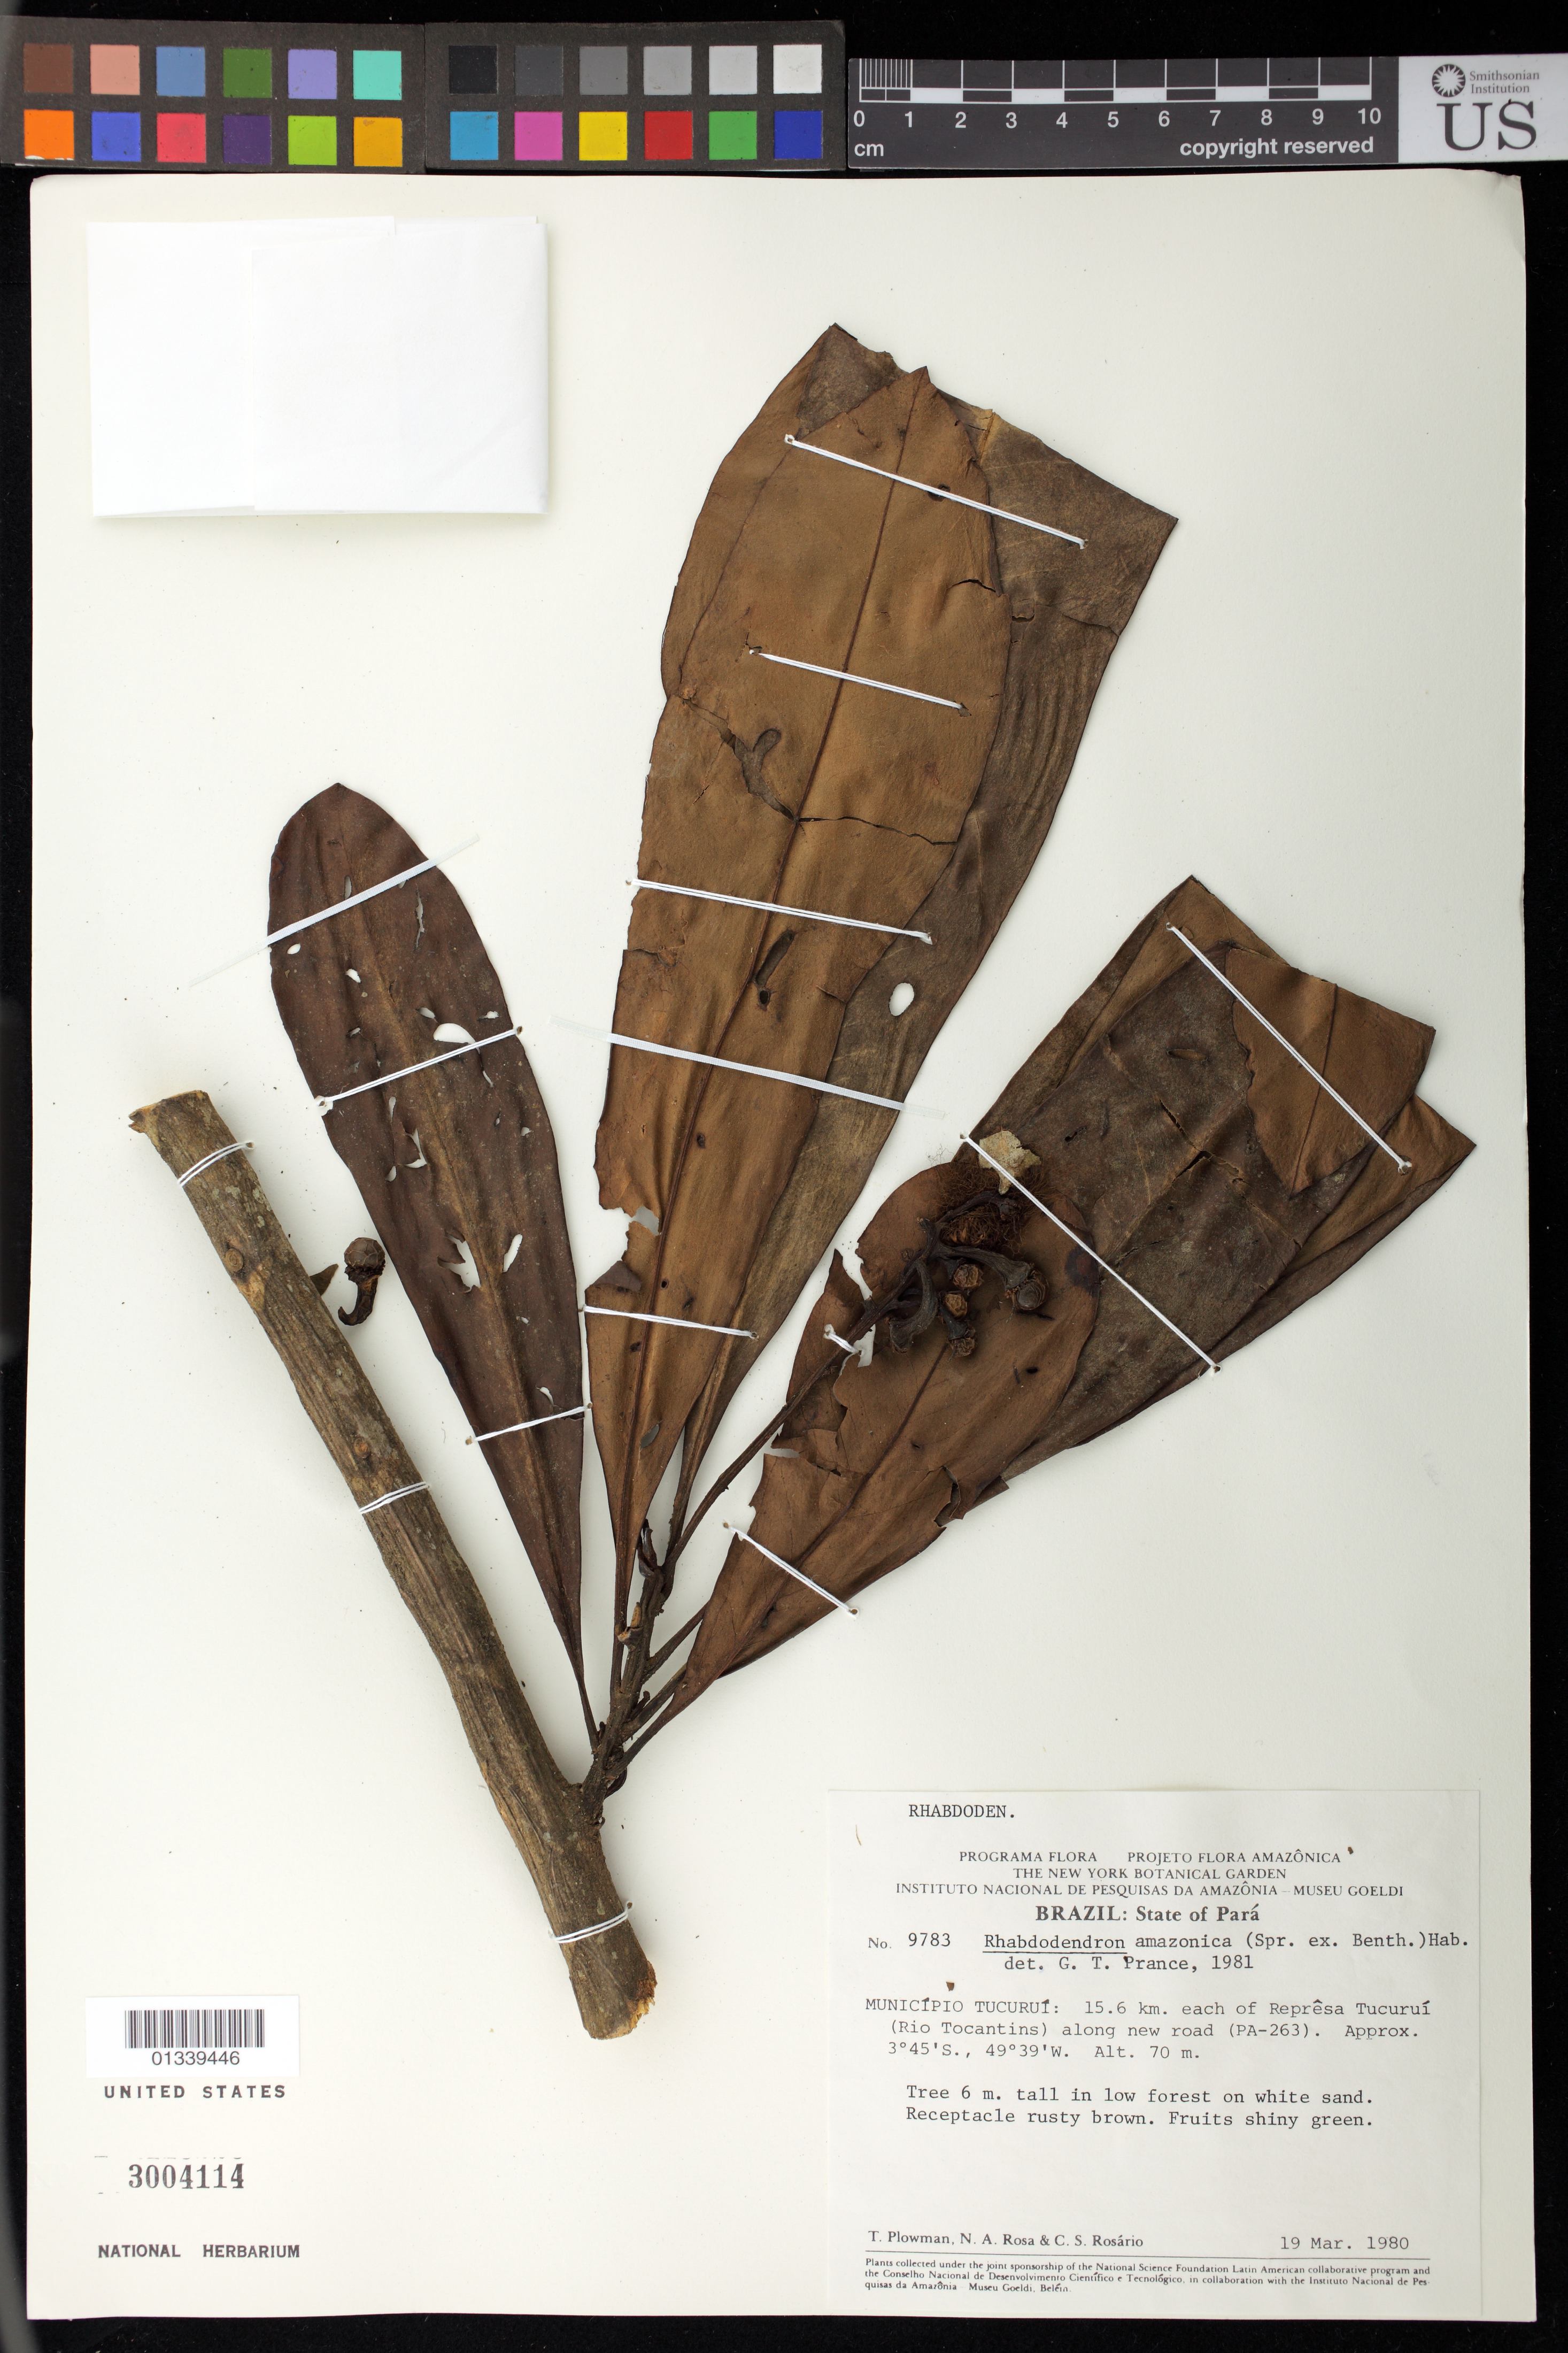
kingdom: Plantae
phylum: Tracheophyta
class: Magnoliopsida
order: Caryophyllales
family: Rhabdodendraceae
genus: Rhabdodendron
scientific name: Rhabdodendron amazonicum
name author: (Spruce ex Benth.) Huber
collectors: T. Plowman, N. A. Rosa & C. S. Rosário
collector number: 9783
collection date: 1980-03-19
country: Brazil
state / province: Pará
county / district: Tucuruí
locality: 15,6km each of Represa Tucuruí (Rio Tocantins) along new road (PA-263).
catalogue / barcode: US 3004114